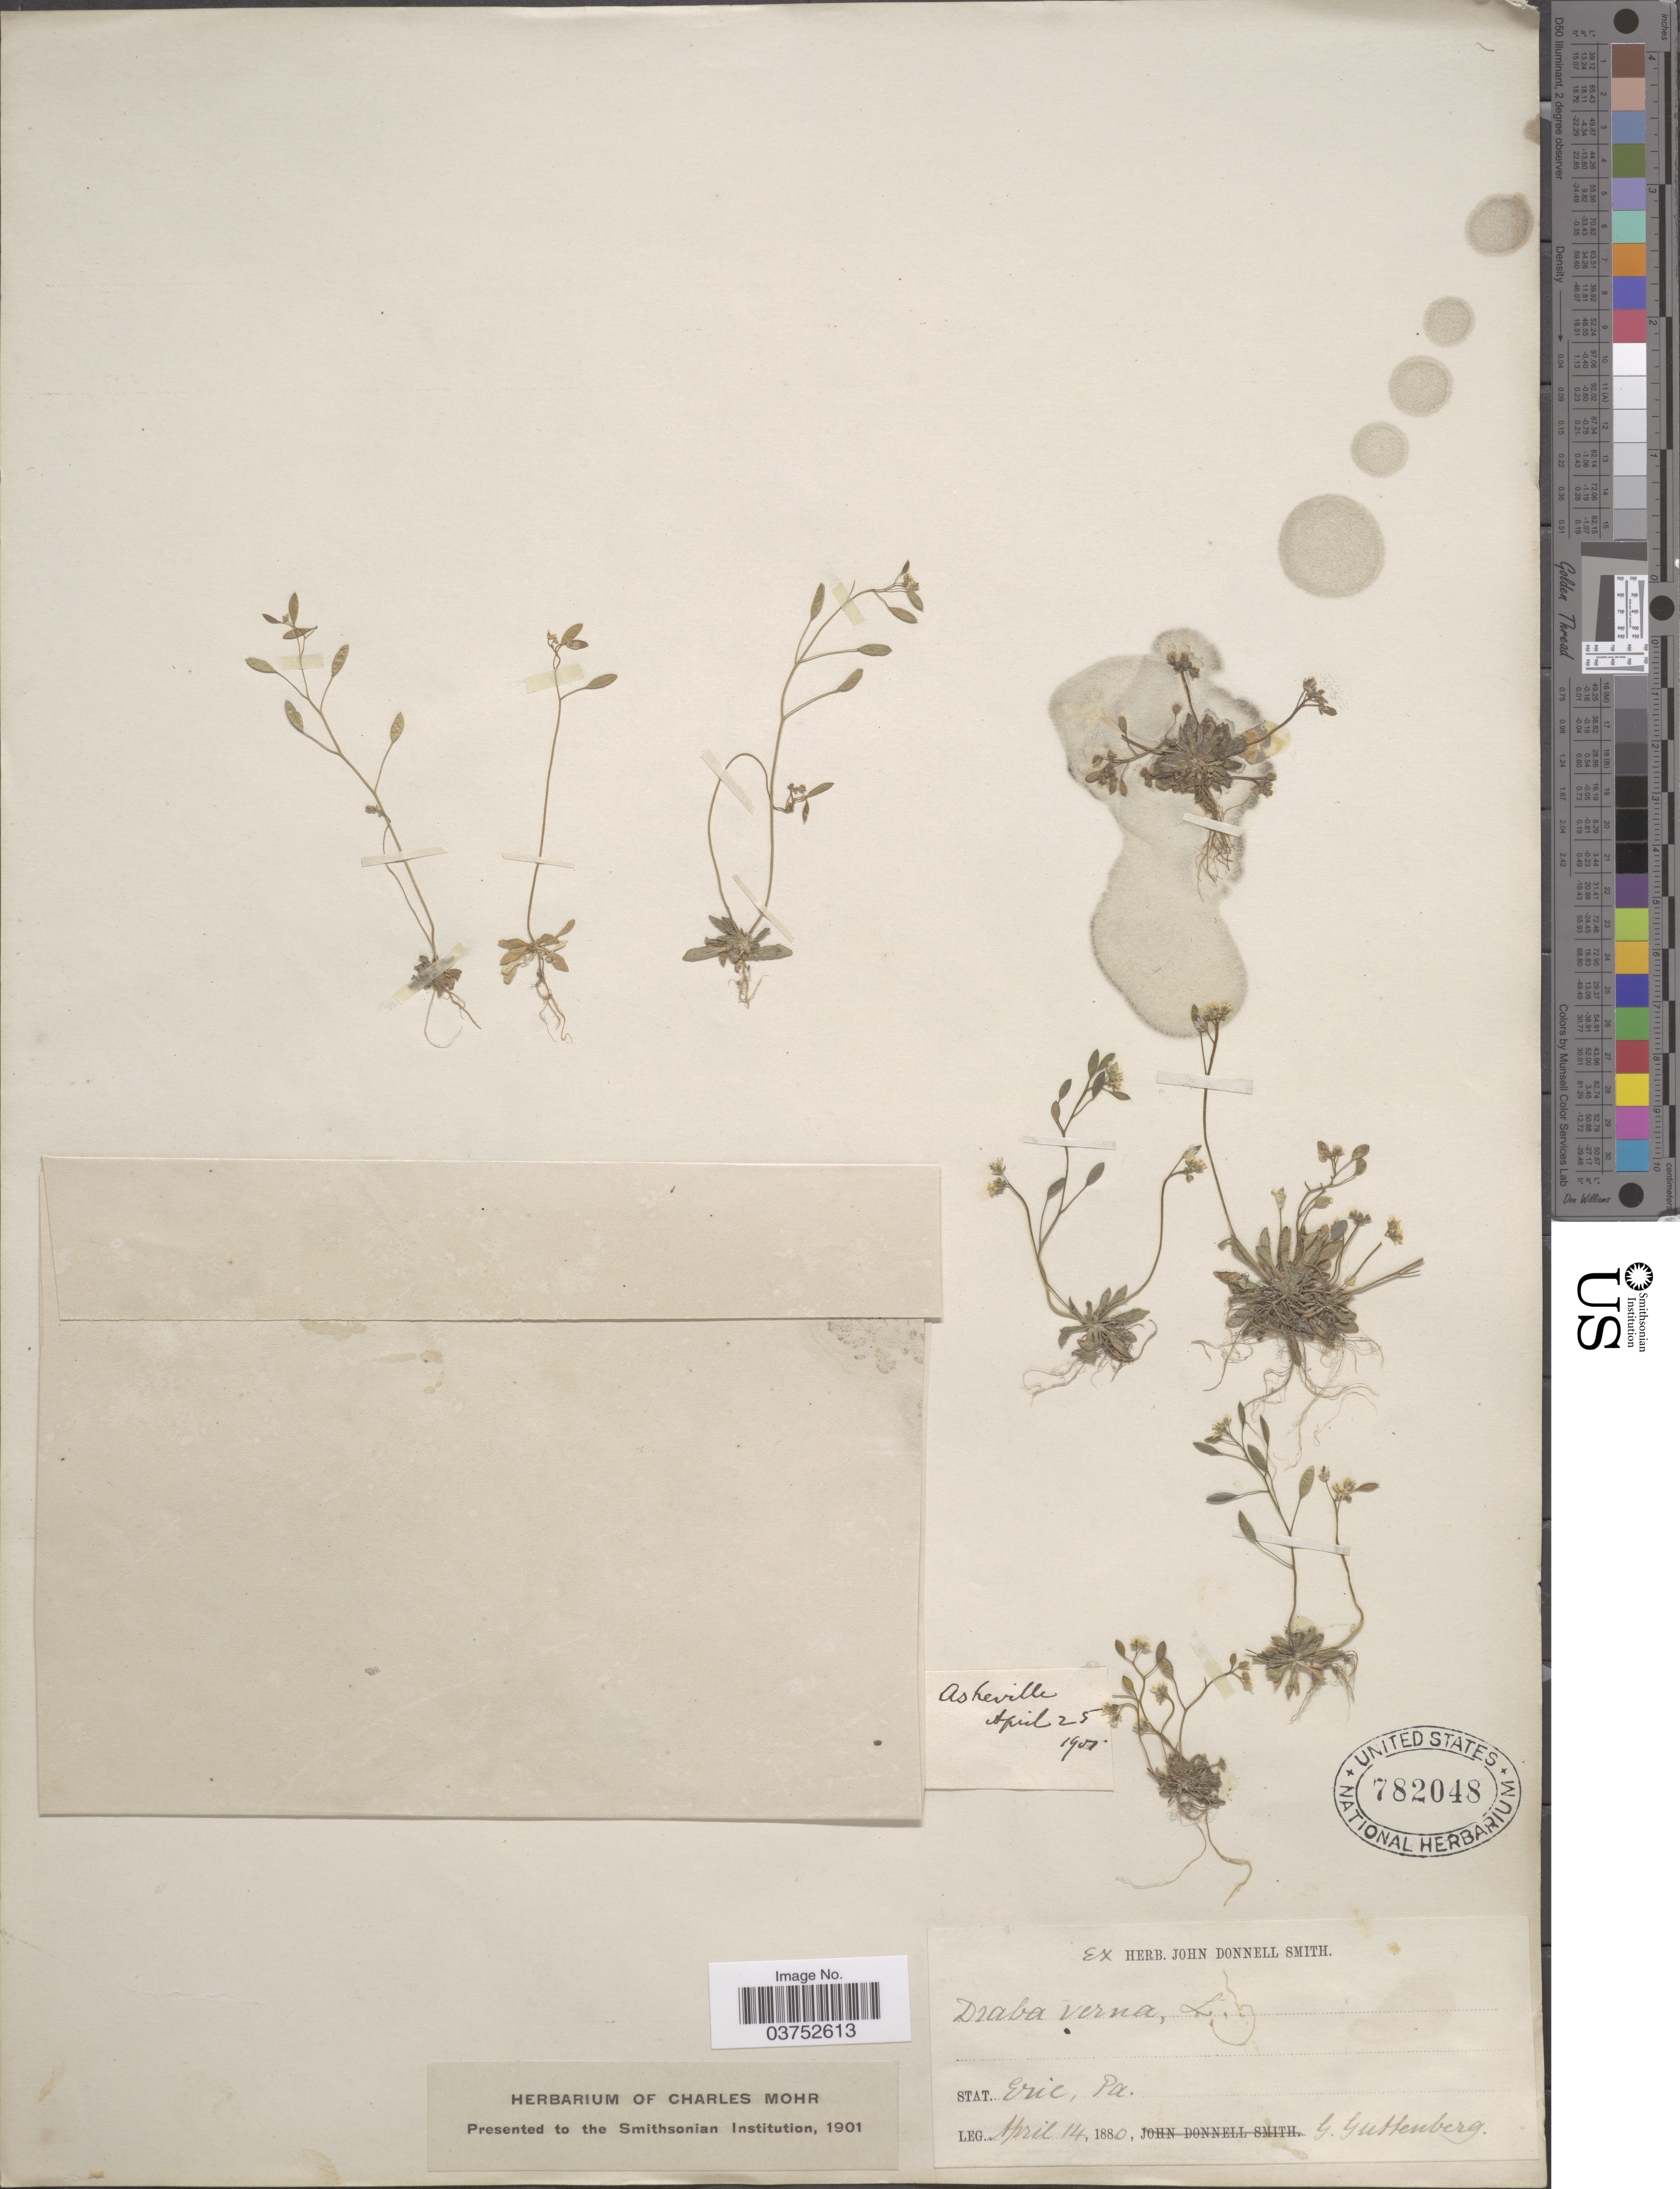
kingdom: Plantae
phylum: Tracheophyta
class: Magnoliopsida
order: Brassicales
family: Brassicaceae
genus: Draba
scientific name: Draba verna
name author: L.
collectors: G. Guttenberg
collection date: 1880-04-14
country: United States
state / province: Pennsylvania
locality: Stat. Erie.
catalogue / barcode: US 782048